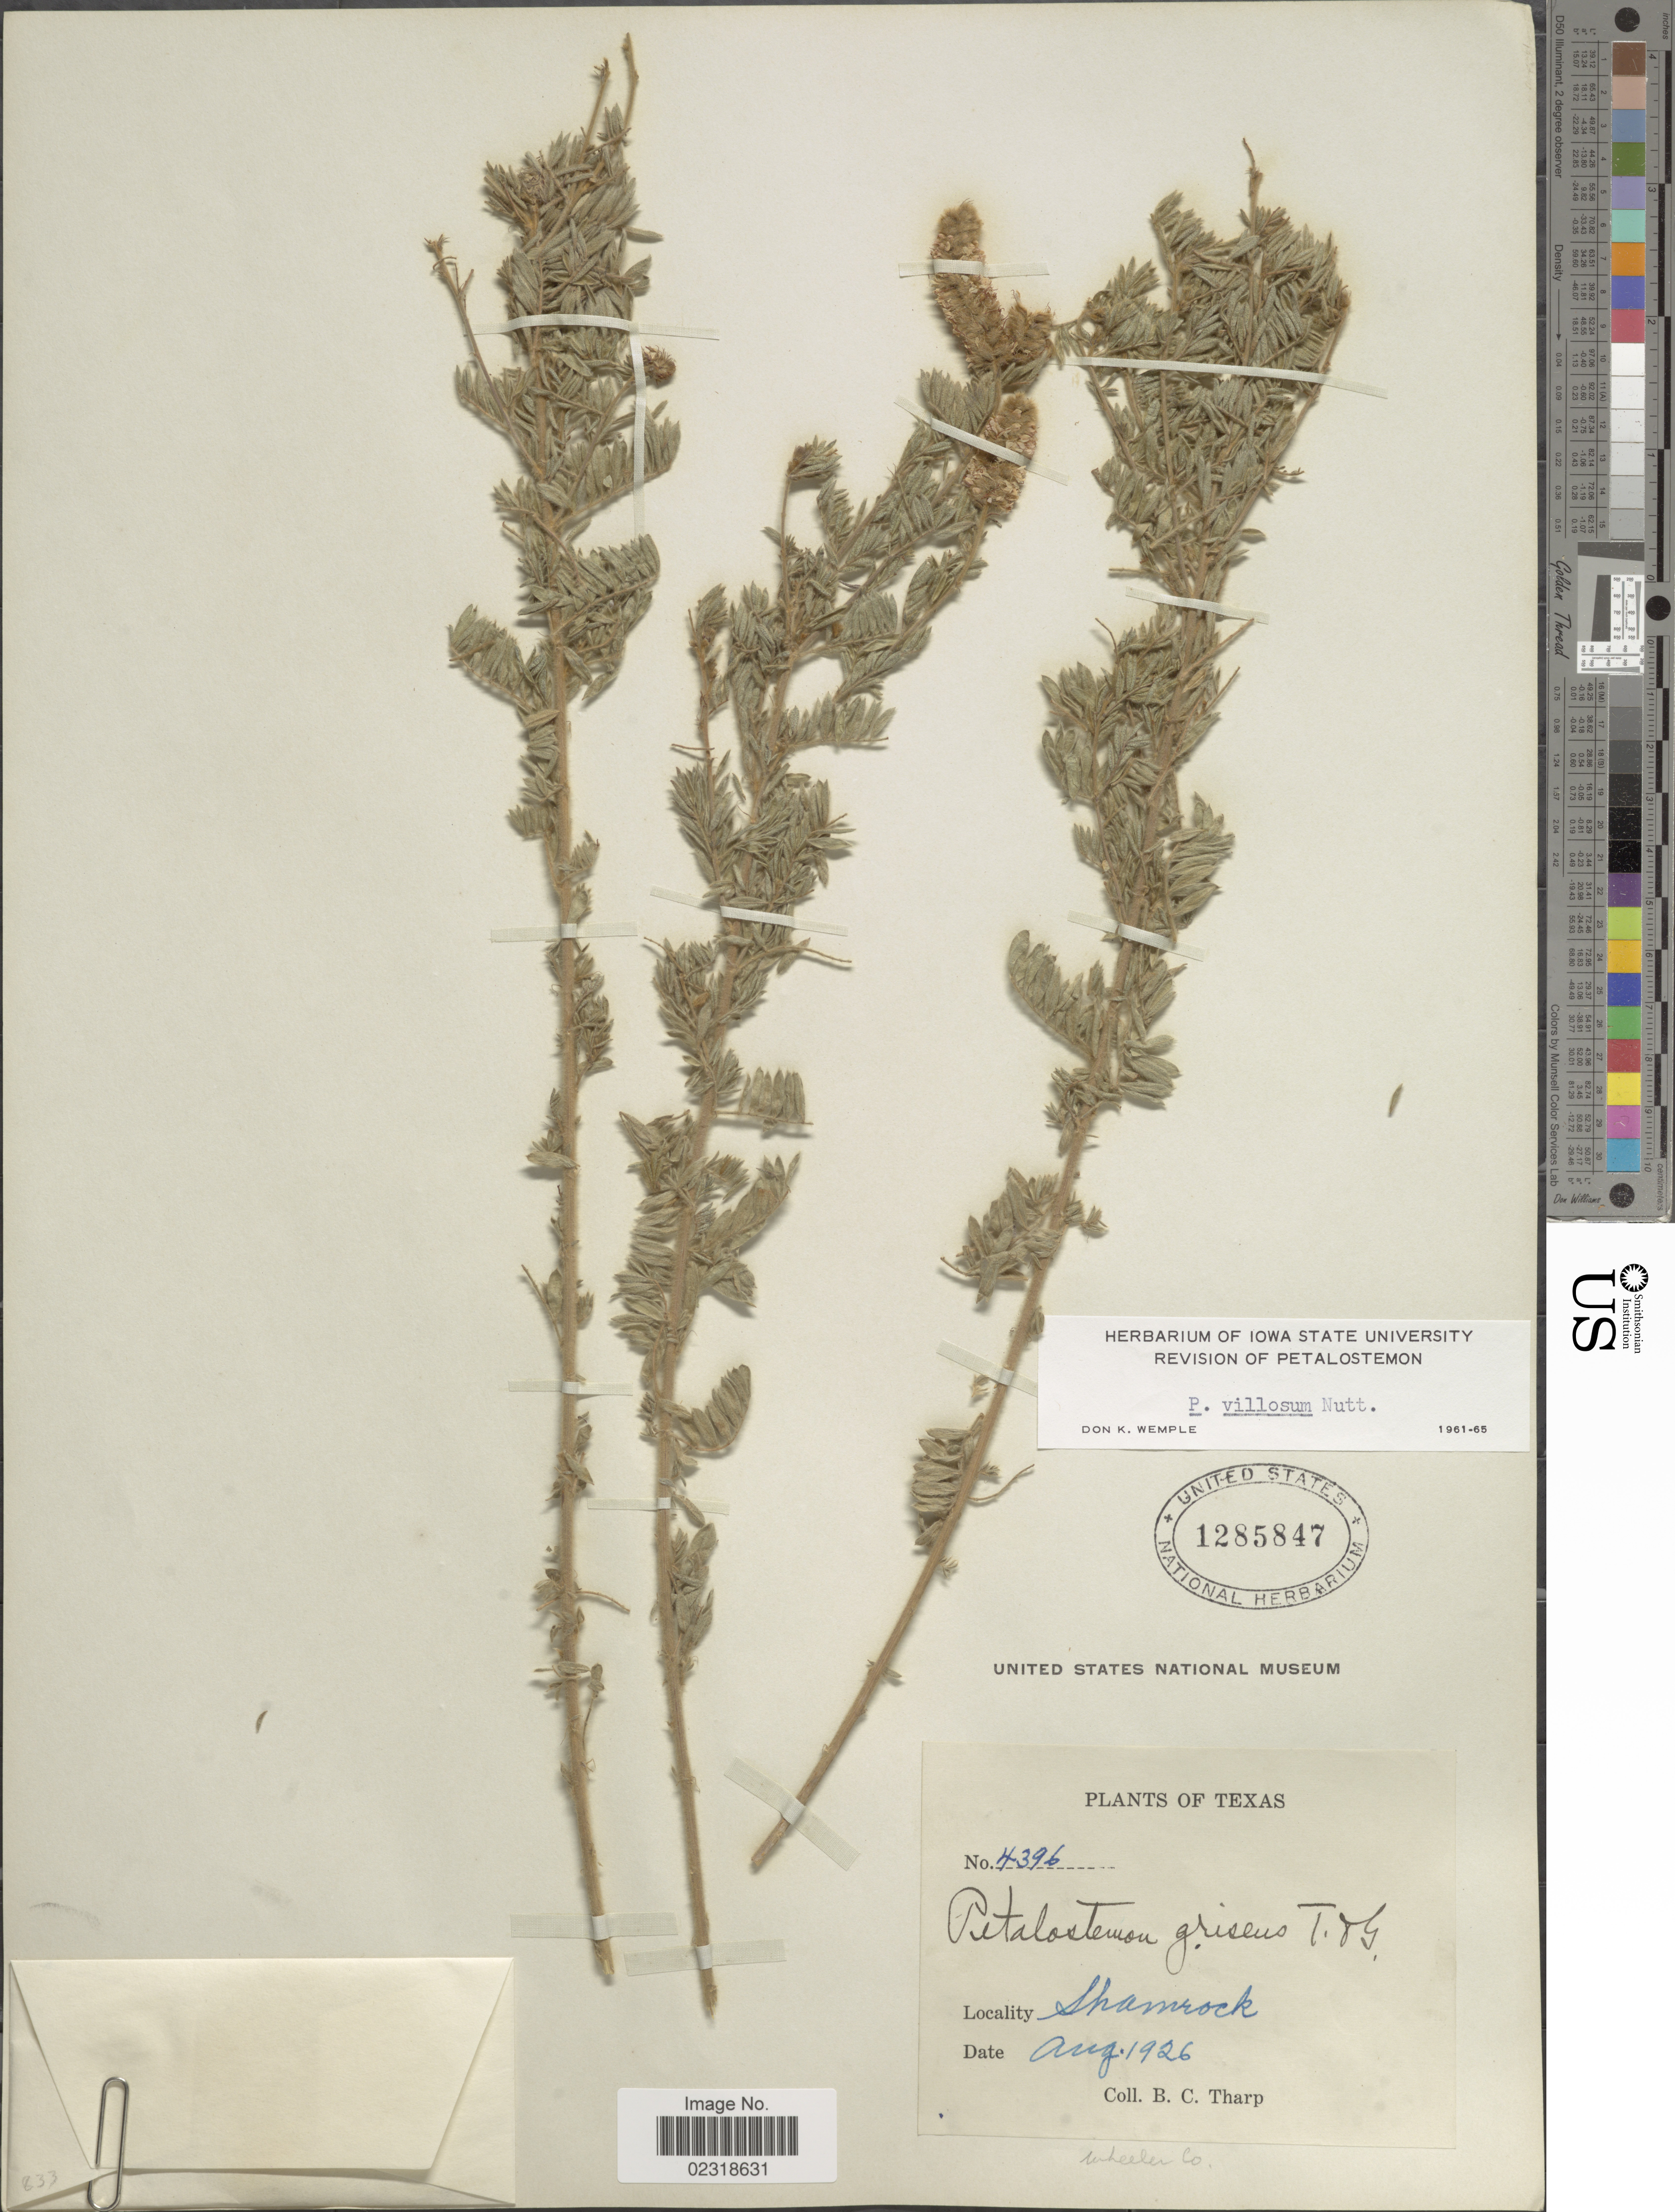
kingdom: Plantae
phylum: Tracheophyta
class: Magnoliopsida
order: Fabales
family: Fabaceae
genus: Dalea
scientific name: Dalea villosa var. villosa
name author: (Nutt.) Spreng.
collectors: B. C. Tharp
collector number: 4396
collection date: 1926-08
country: United States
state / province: Texas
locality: Shamrock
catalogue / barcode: US 1285847